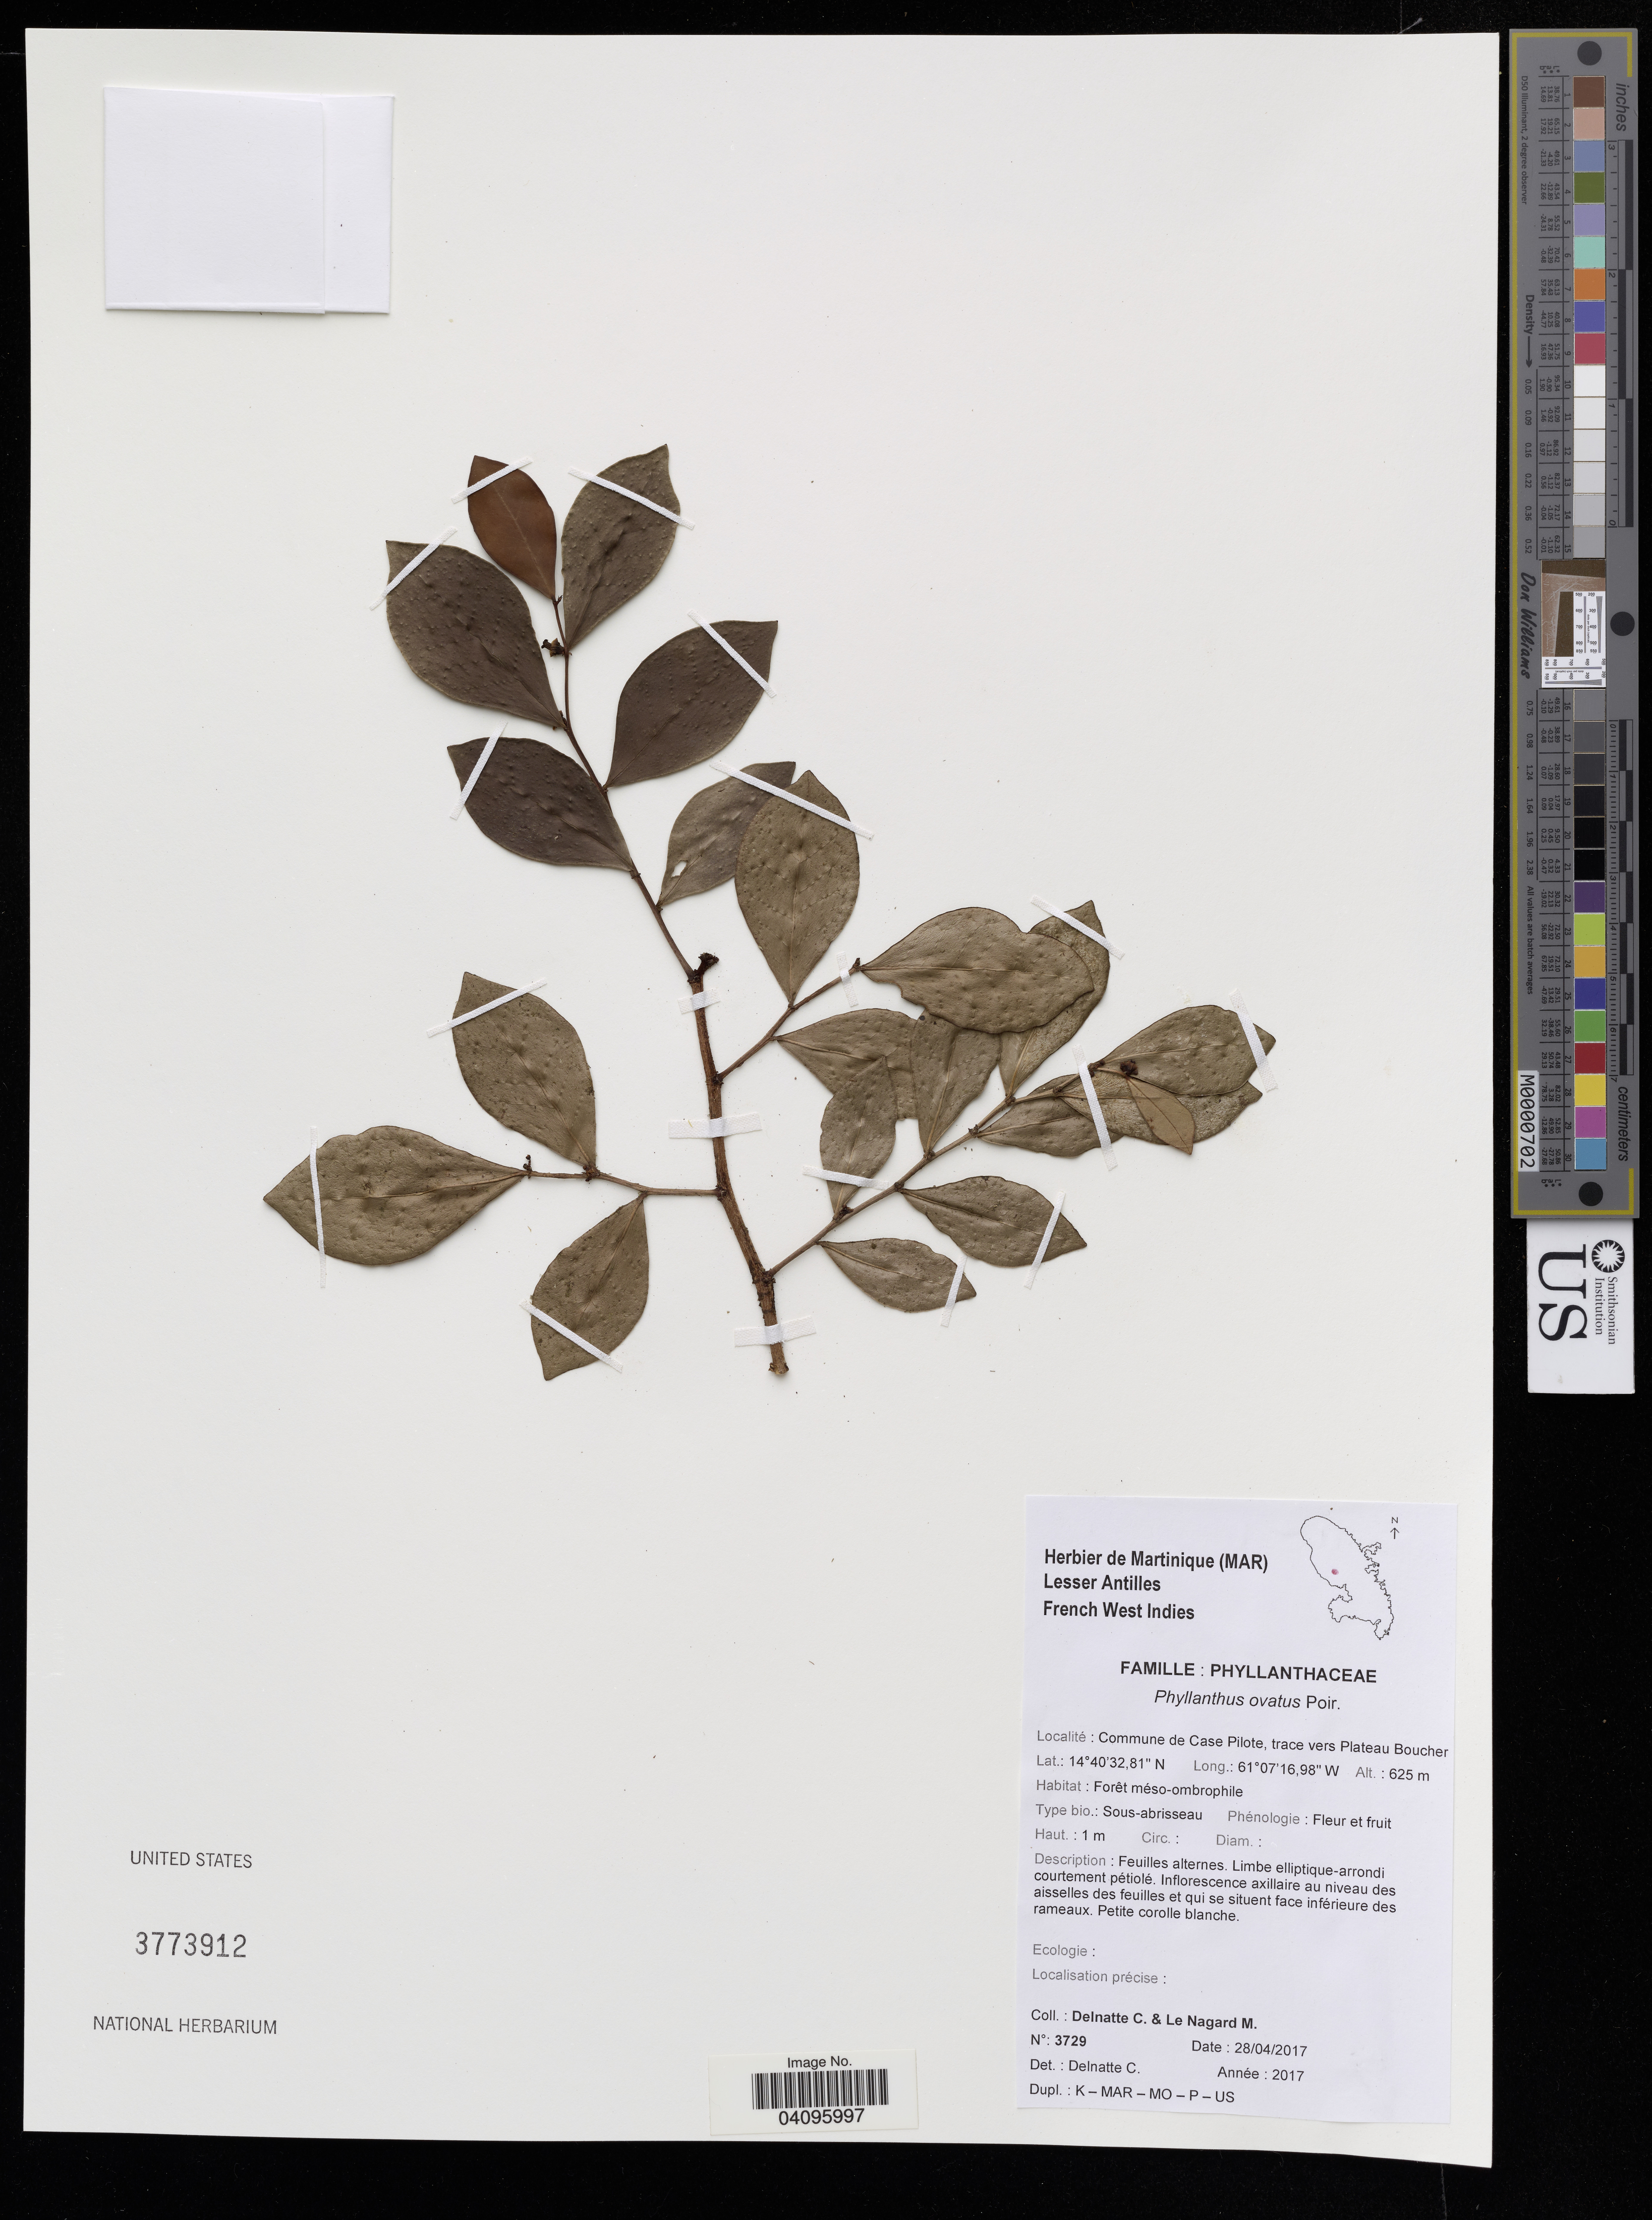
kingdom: Plantae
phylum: Tracheophyta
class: Magnoliopsida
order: Malpighiales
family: Phyllanthaceae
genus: Phyllanthus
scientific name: Phyllanthus ovatus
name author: Poir.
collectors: C. Delnatte & M. Le Nagard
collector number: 3729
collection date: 2017-04-28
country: Martinique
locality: Lesser Antilles. Commune de Case Pilote, trace vers Plateau Boucher.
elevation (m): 625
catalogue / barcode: US 3773912